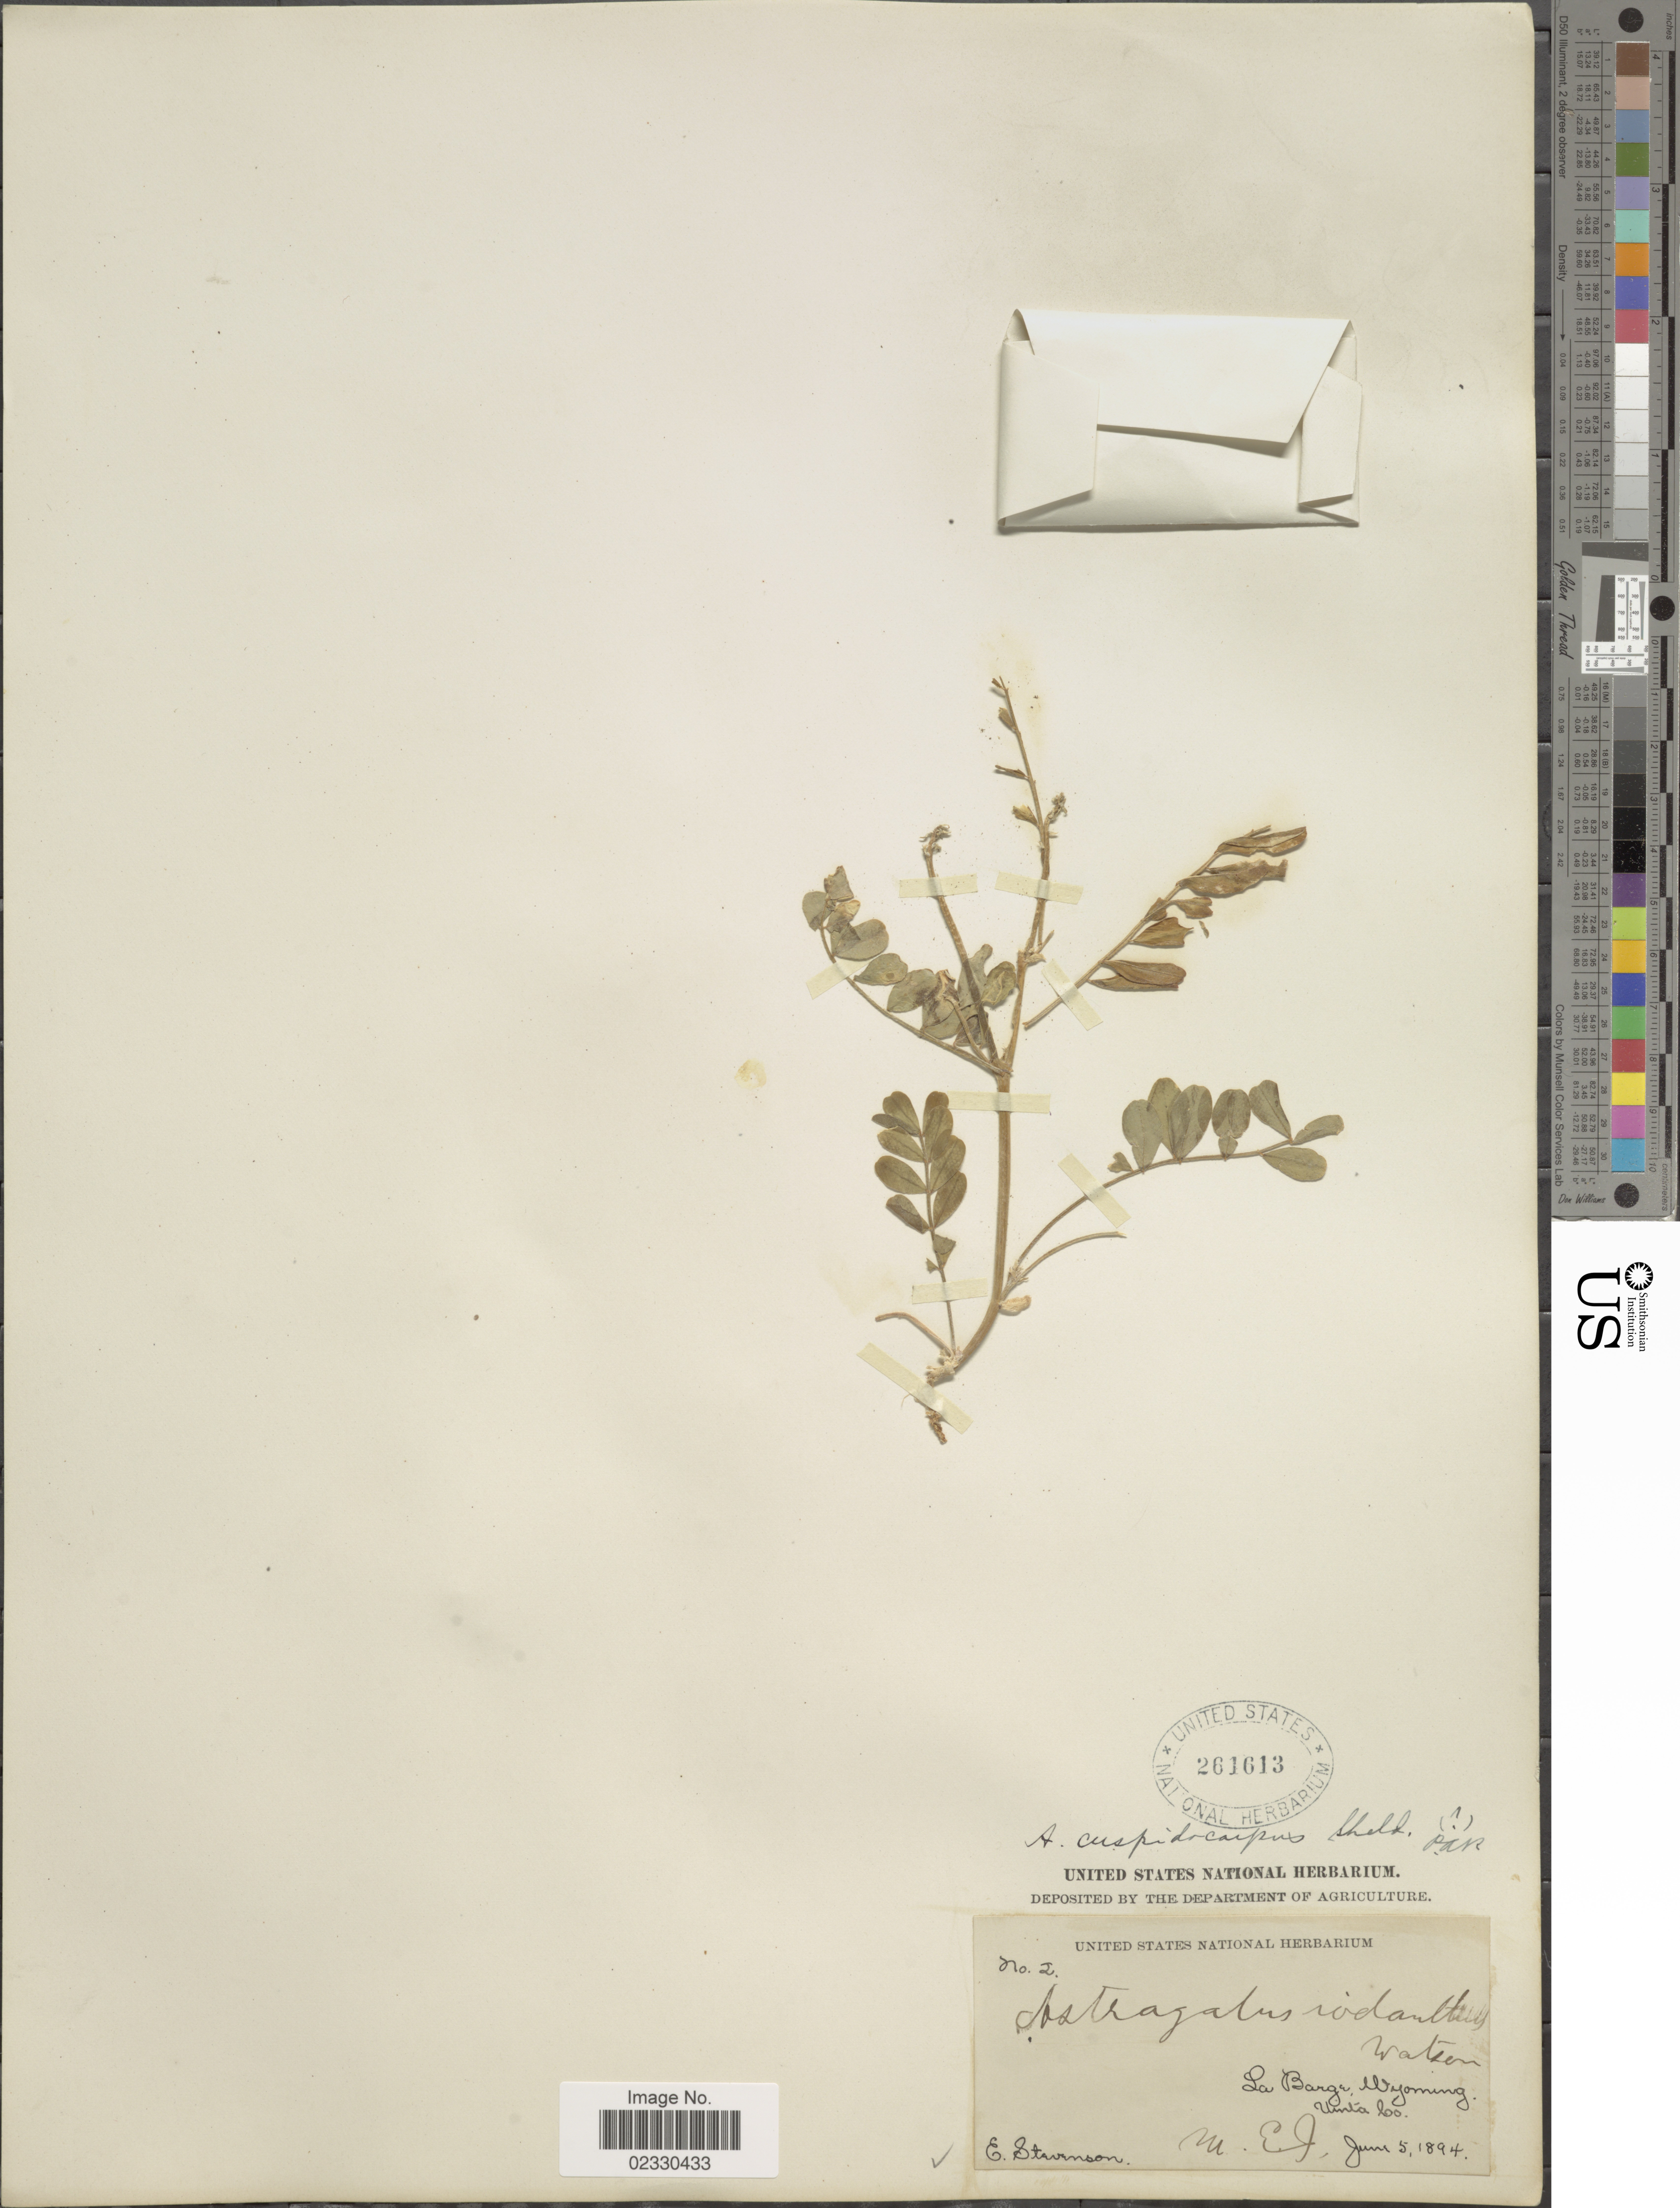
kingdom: Plantae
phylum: Tracheophyta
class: Magnoliopsida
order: Fabales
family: Fabaceae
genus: Astragalus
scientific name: Astragalus cuspidocarpus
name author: E. Sheld.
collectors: E. Stevenson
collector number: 2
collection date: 1894-06-05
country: United States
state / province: Wyoming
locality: La Barge, Uinta Co.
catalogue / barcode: US 261613